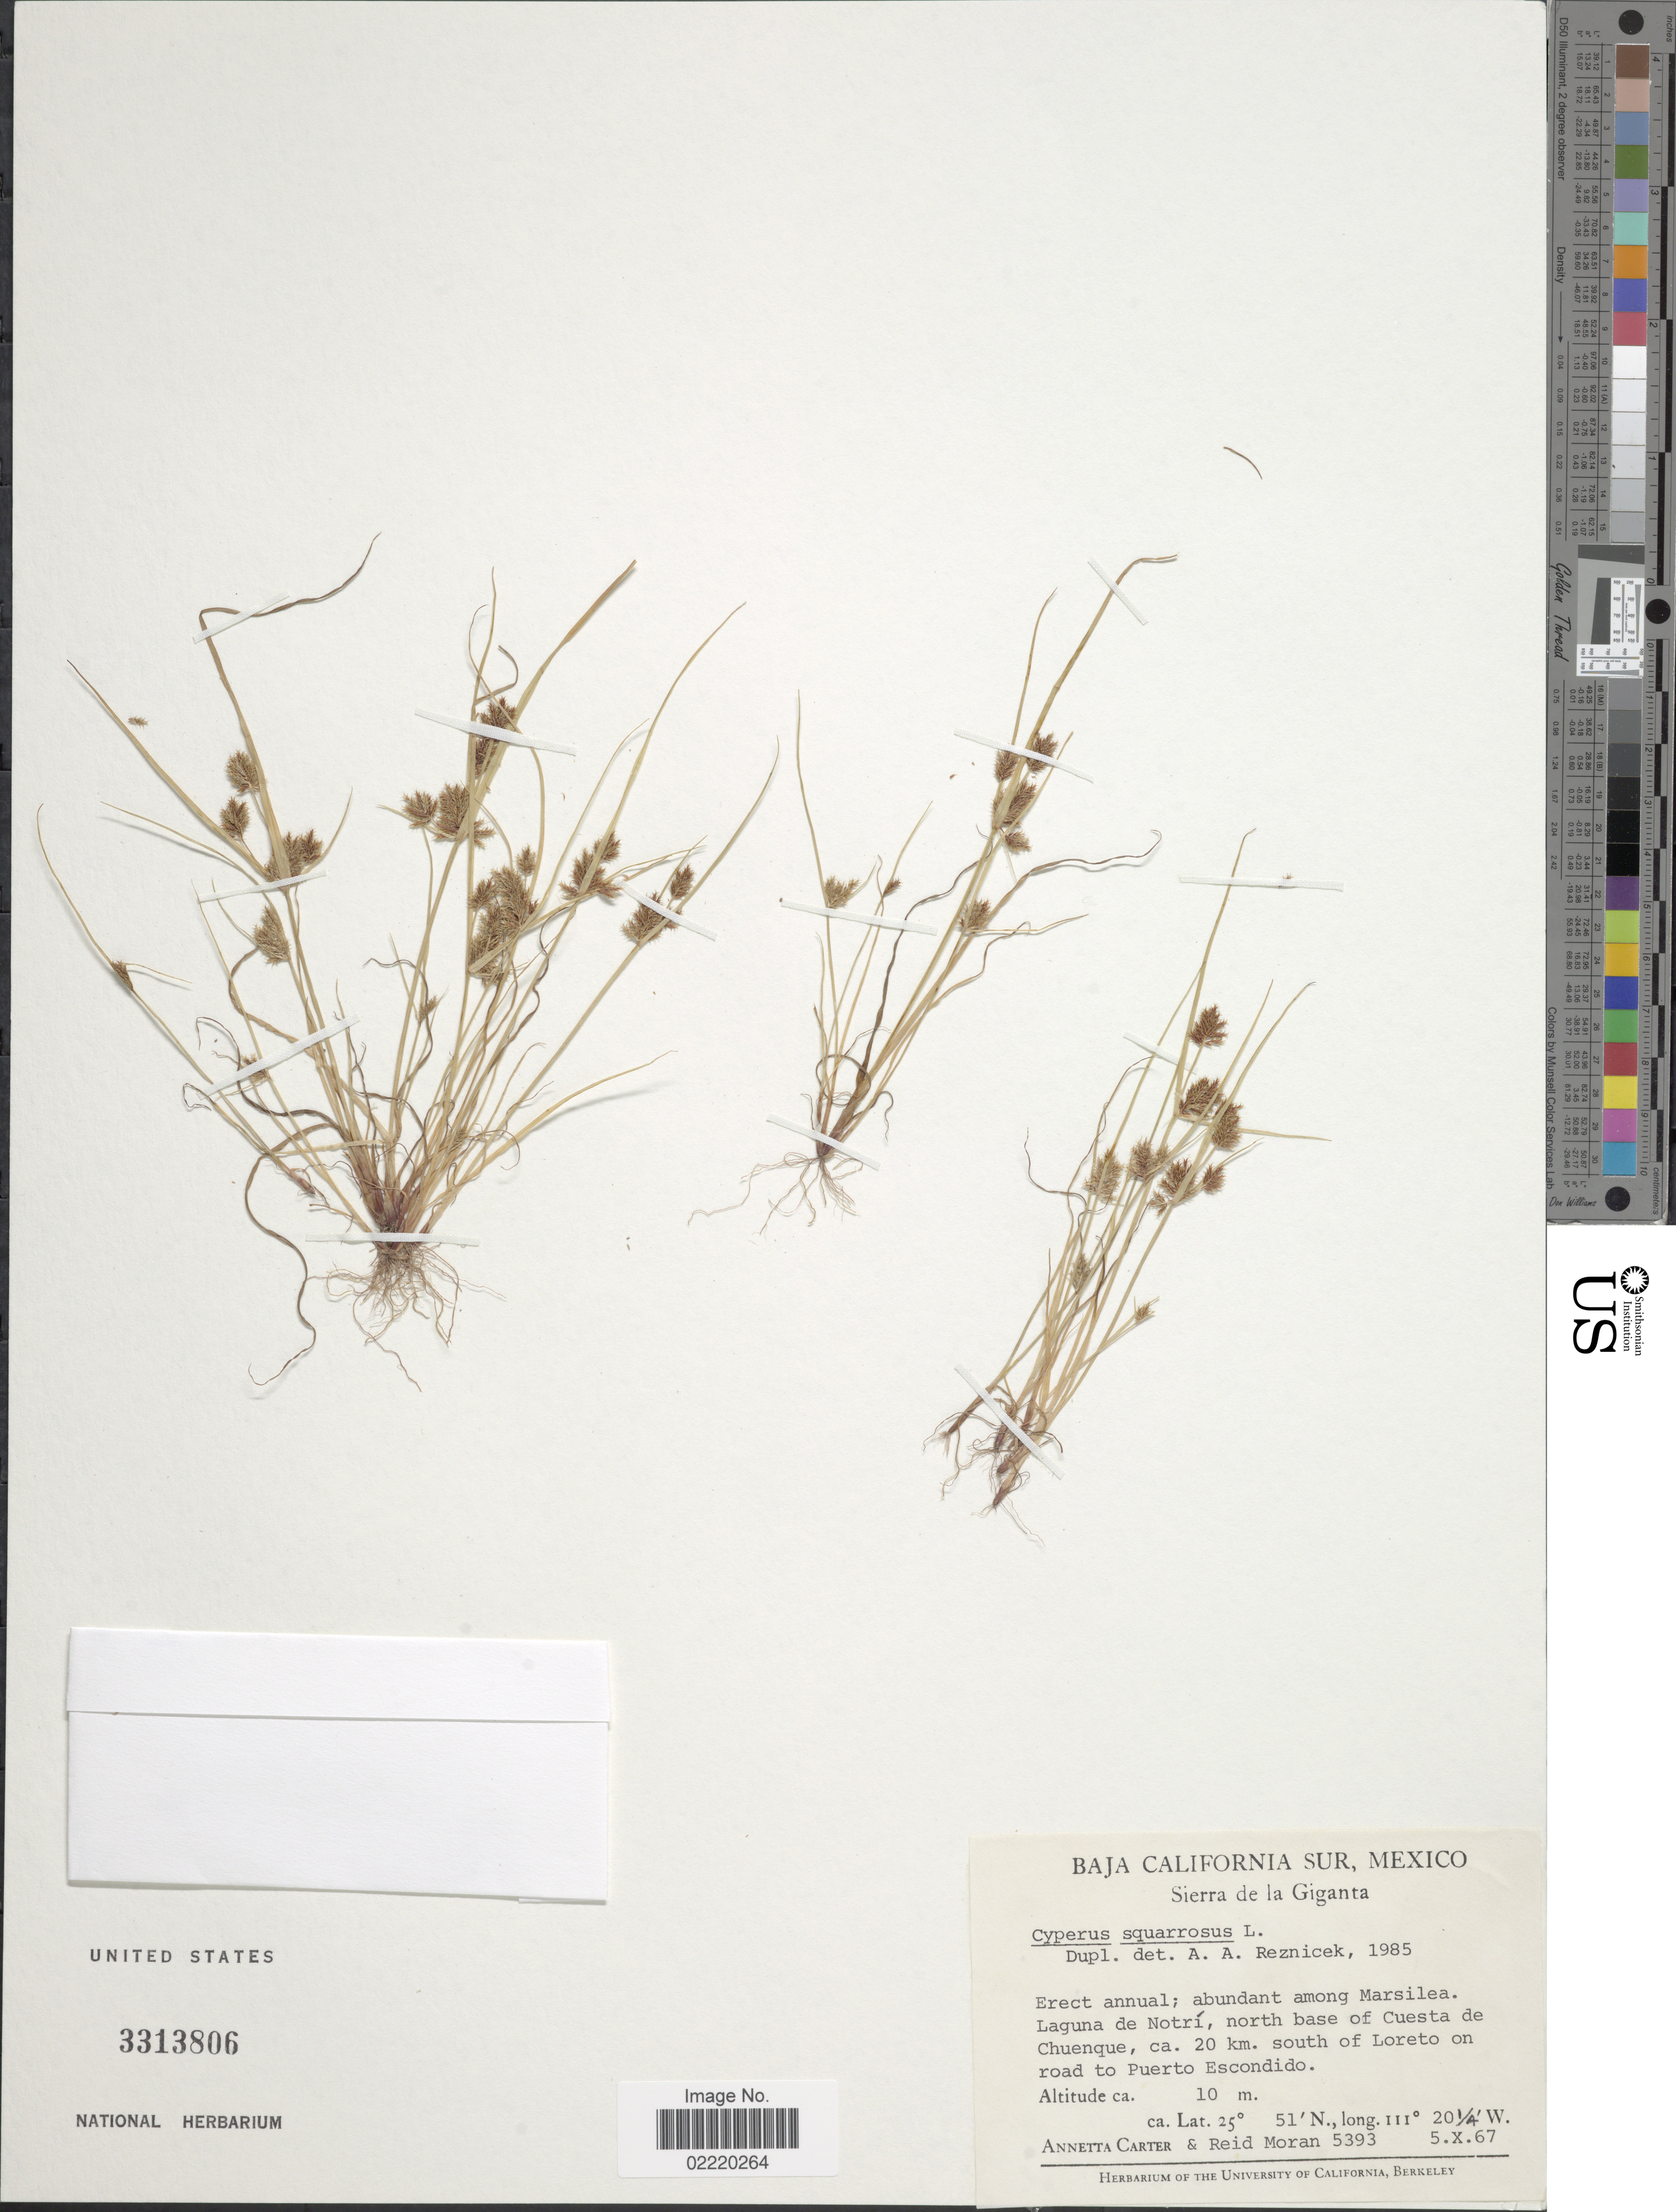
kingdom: Plantae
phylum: Tracheophyta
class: Liliopsida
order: Poales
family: Cyperaceae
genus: Cyperus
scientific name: Cyperus squarrosus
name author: L.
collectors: A. Carter & R. V. Moran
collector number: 5393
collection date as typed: Transcribed d/m/y: 5/10/67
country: Mexico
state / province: Baja California Sur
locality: Sierra de la Giganta, abundant among Marsilea, Laguna de Notri, north base of Cuesta de Chuenque, ca. 20 km. south of Loreto on road to Puerto Escondido.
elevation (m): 10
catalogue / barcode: US 3313806